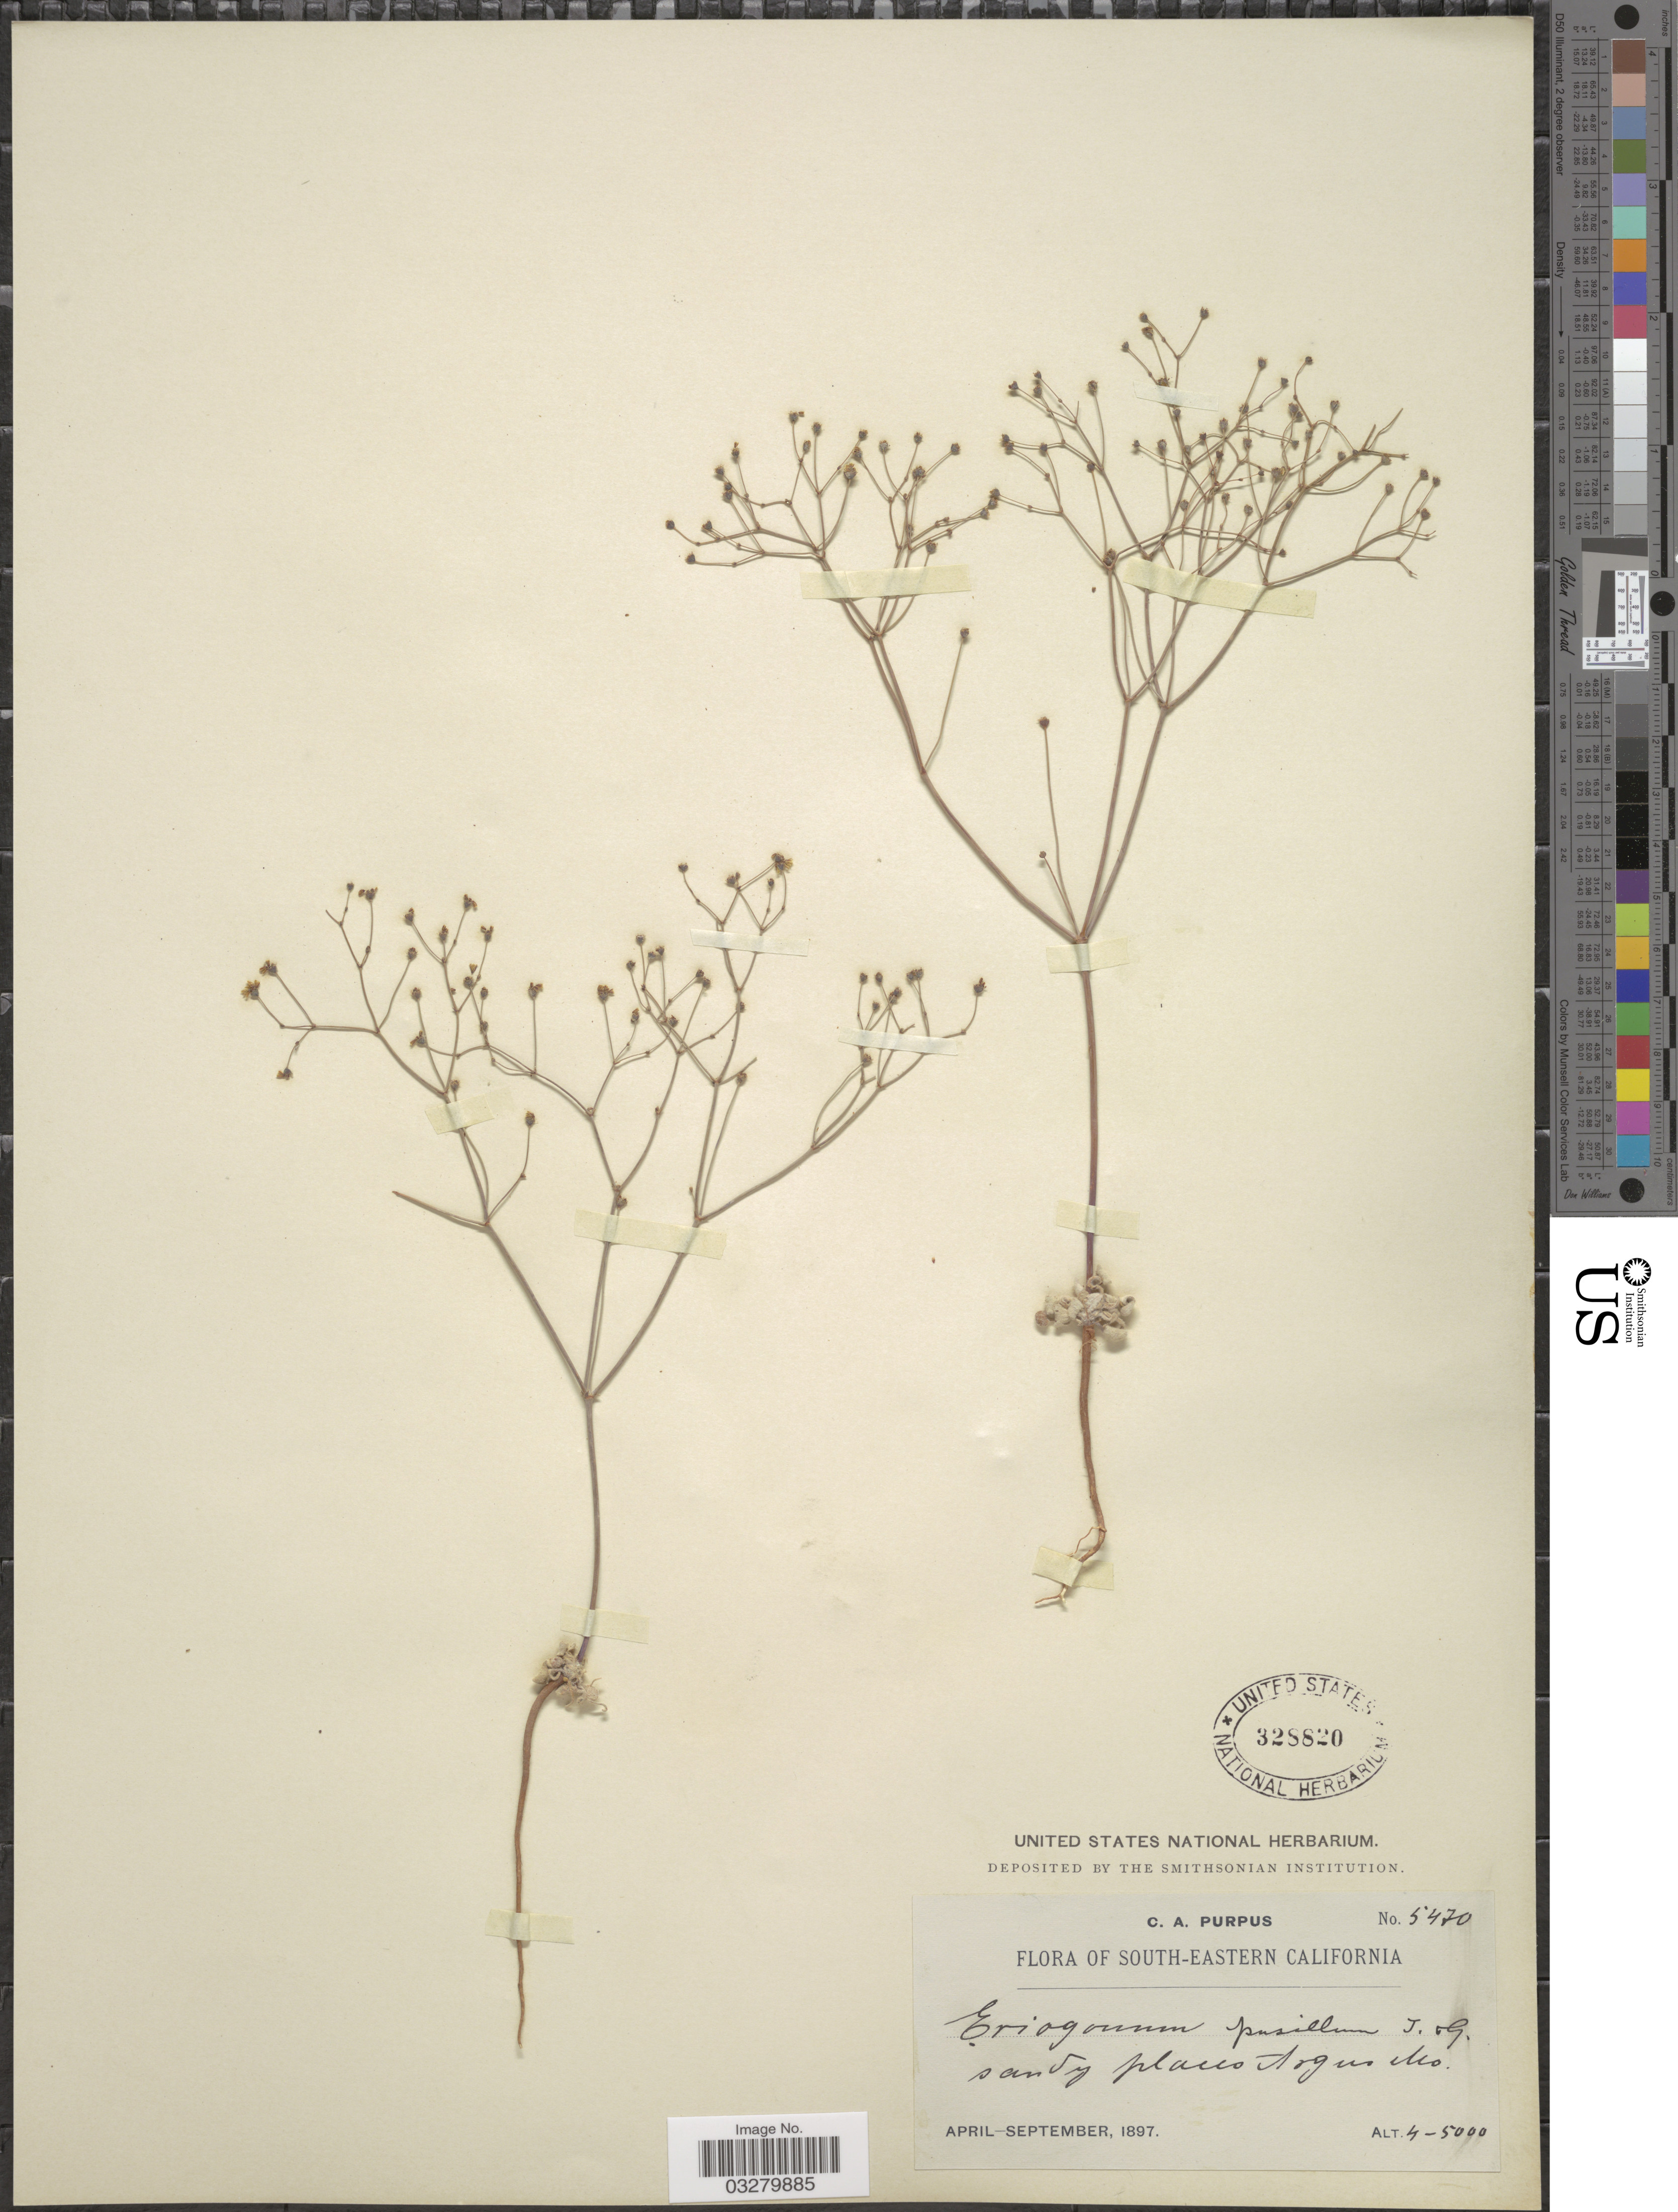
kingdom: Plantae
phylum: Tracheophyta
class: Magnoliopsida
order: Caryophyllales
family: Polygonaceae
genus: Eriogonum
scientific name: Eriogonum pusillum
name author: Torr. & A. Gray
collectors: C. A. Purpus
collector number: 5470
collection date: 1897-04/1897-09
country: United States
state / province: California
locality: South-Eastern California. Sandy places Argus Mo.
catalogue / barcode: US 328820